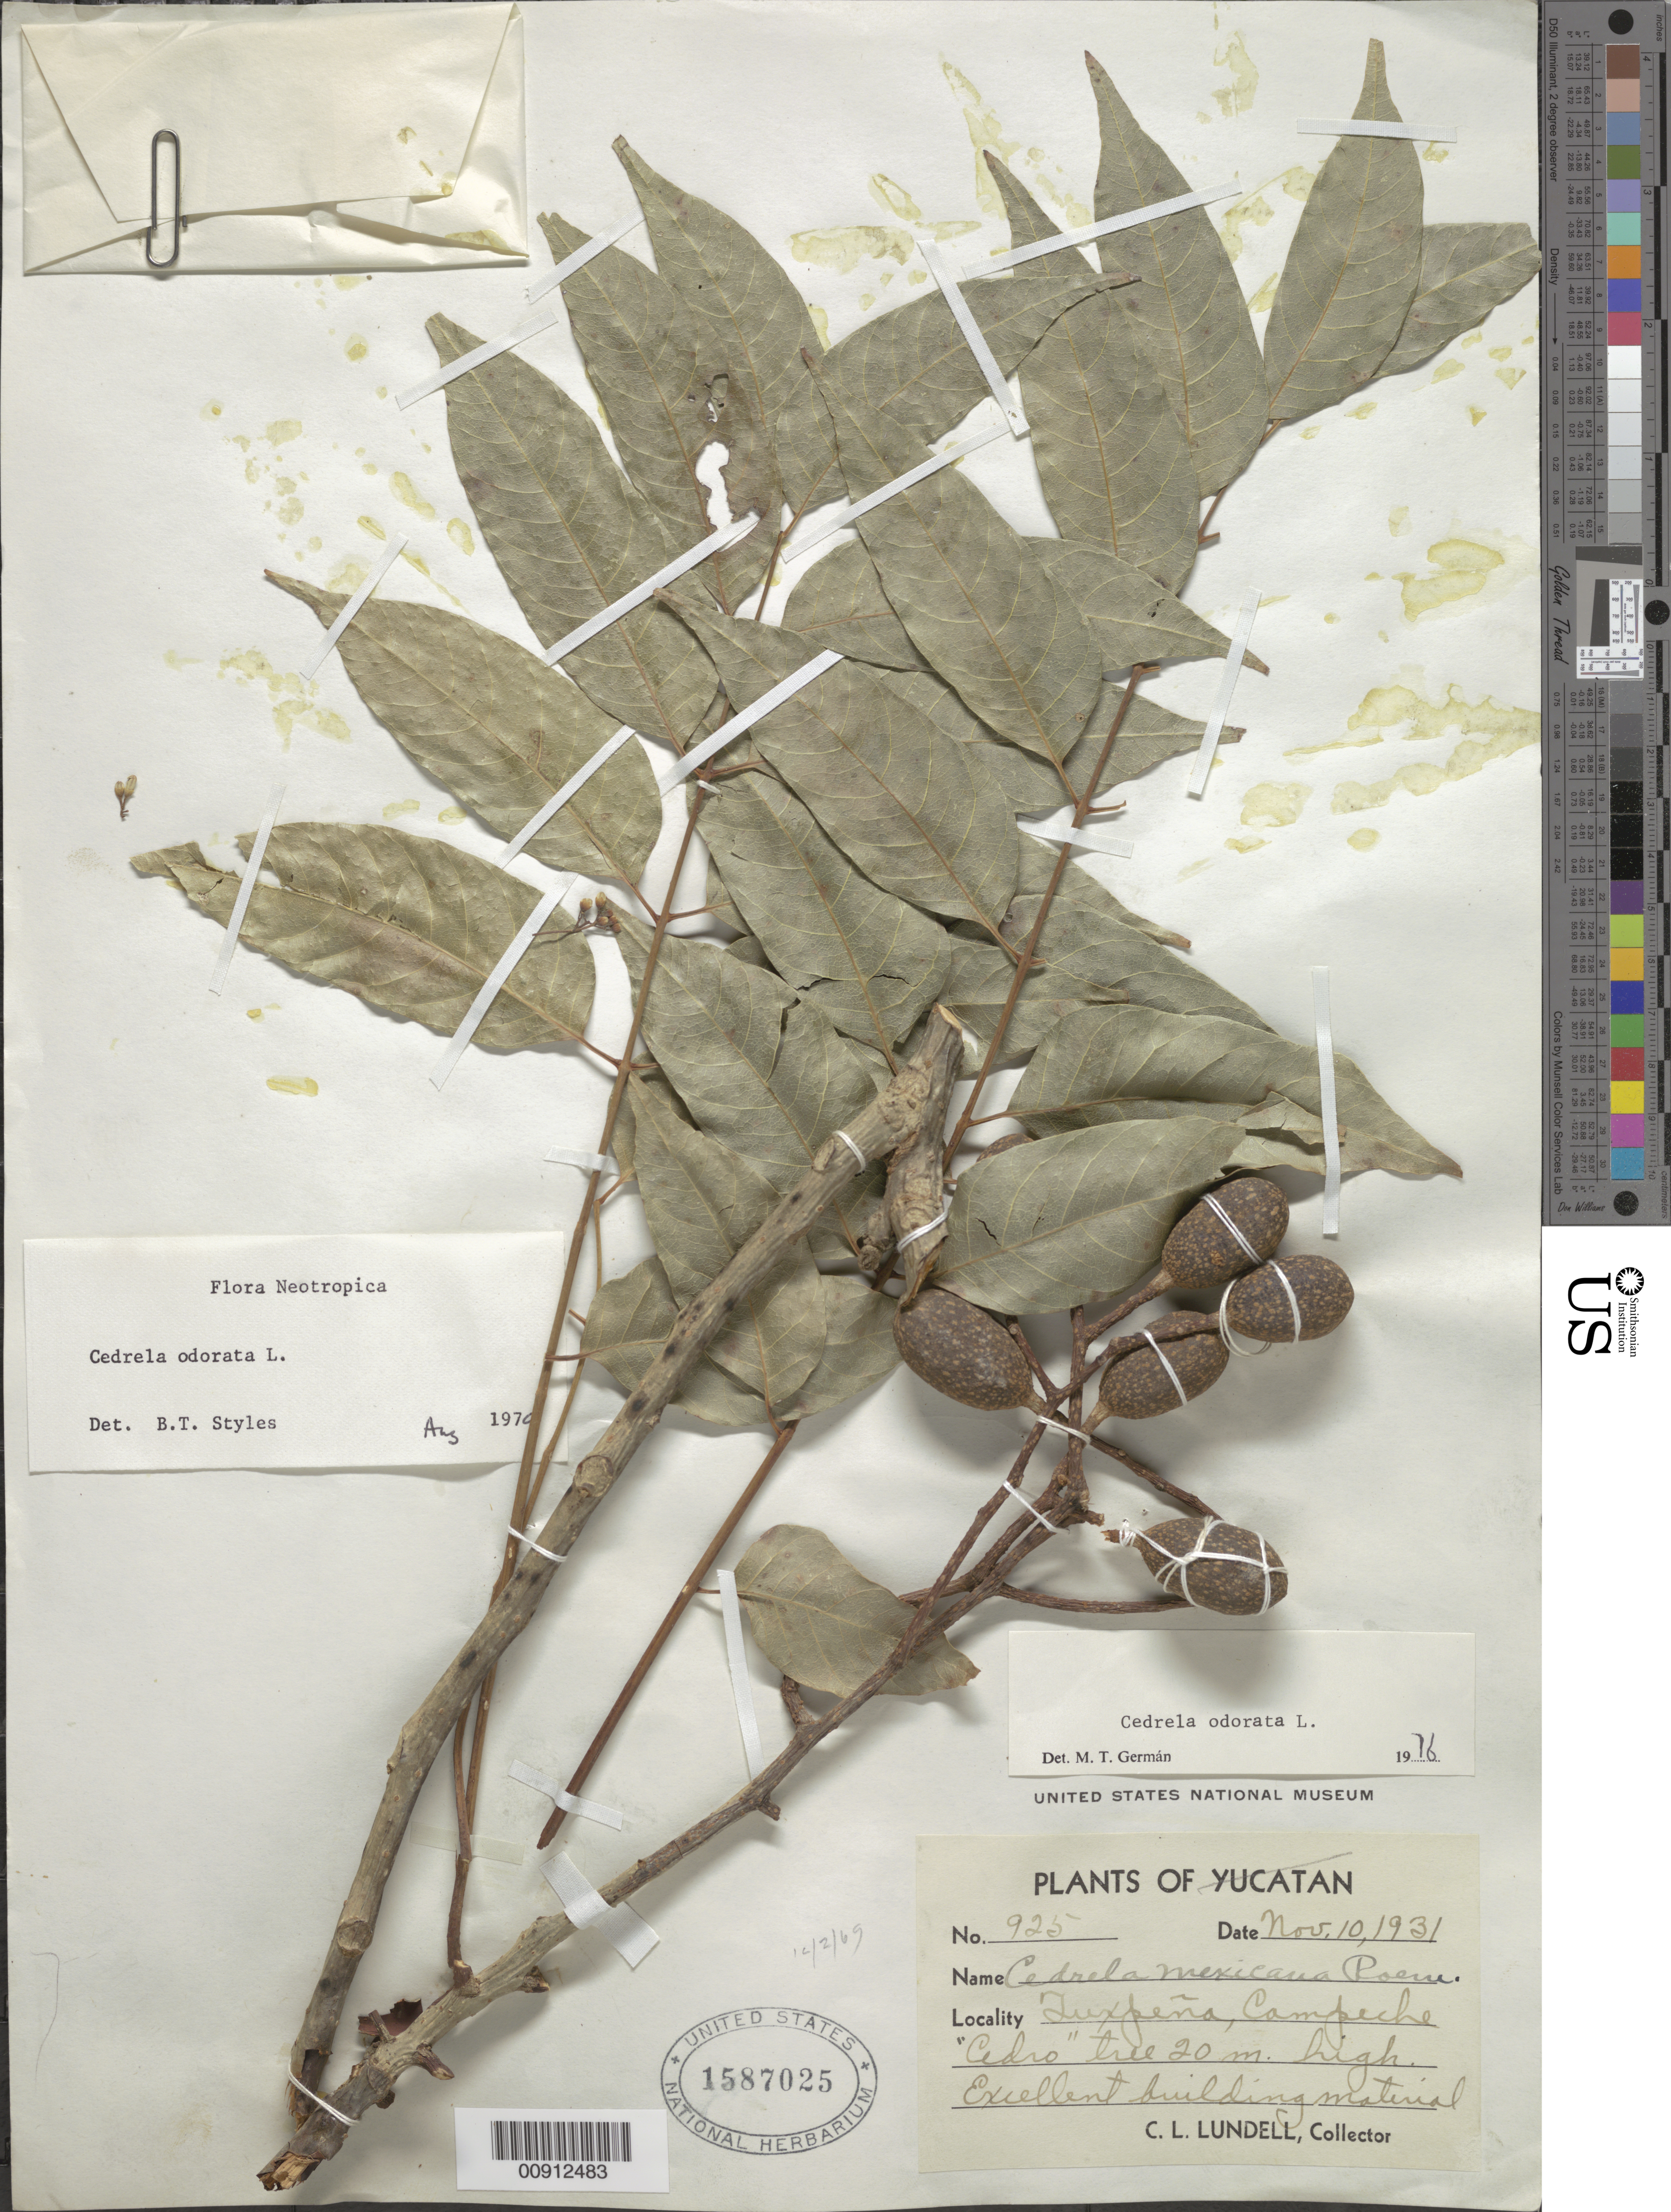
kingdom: Plantae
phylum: Tracheophyta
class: Magnoliopsida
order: Sapindales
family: Meliaceae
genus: Cedrela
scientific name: Cedrela odorata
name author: L.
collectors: C. L. Lundell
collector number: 925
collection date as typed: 10 Nov 1931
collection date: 1931-11-10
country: Mexico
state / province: Campeche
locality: Tuxpeña, Campeche.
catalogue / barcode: US 1587025